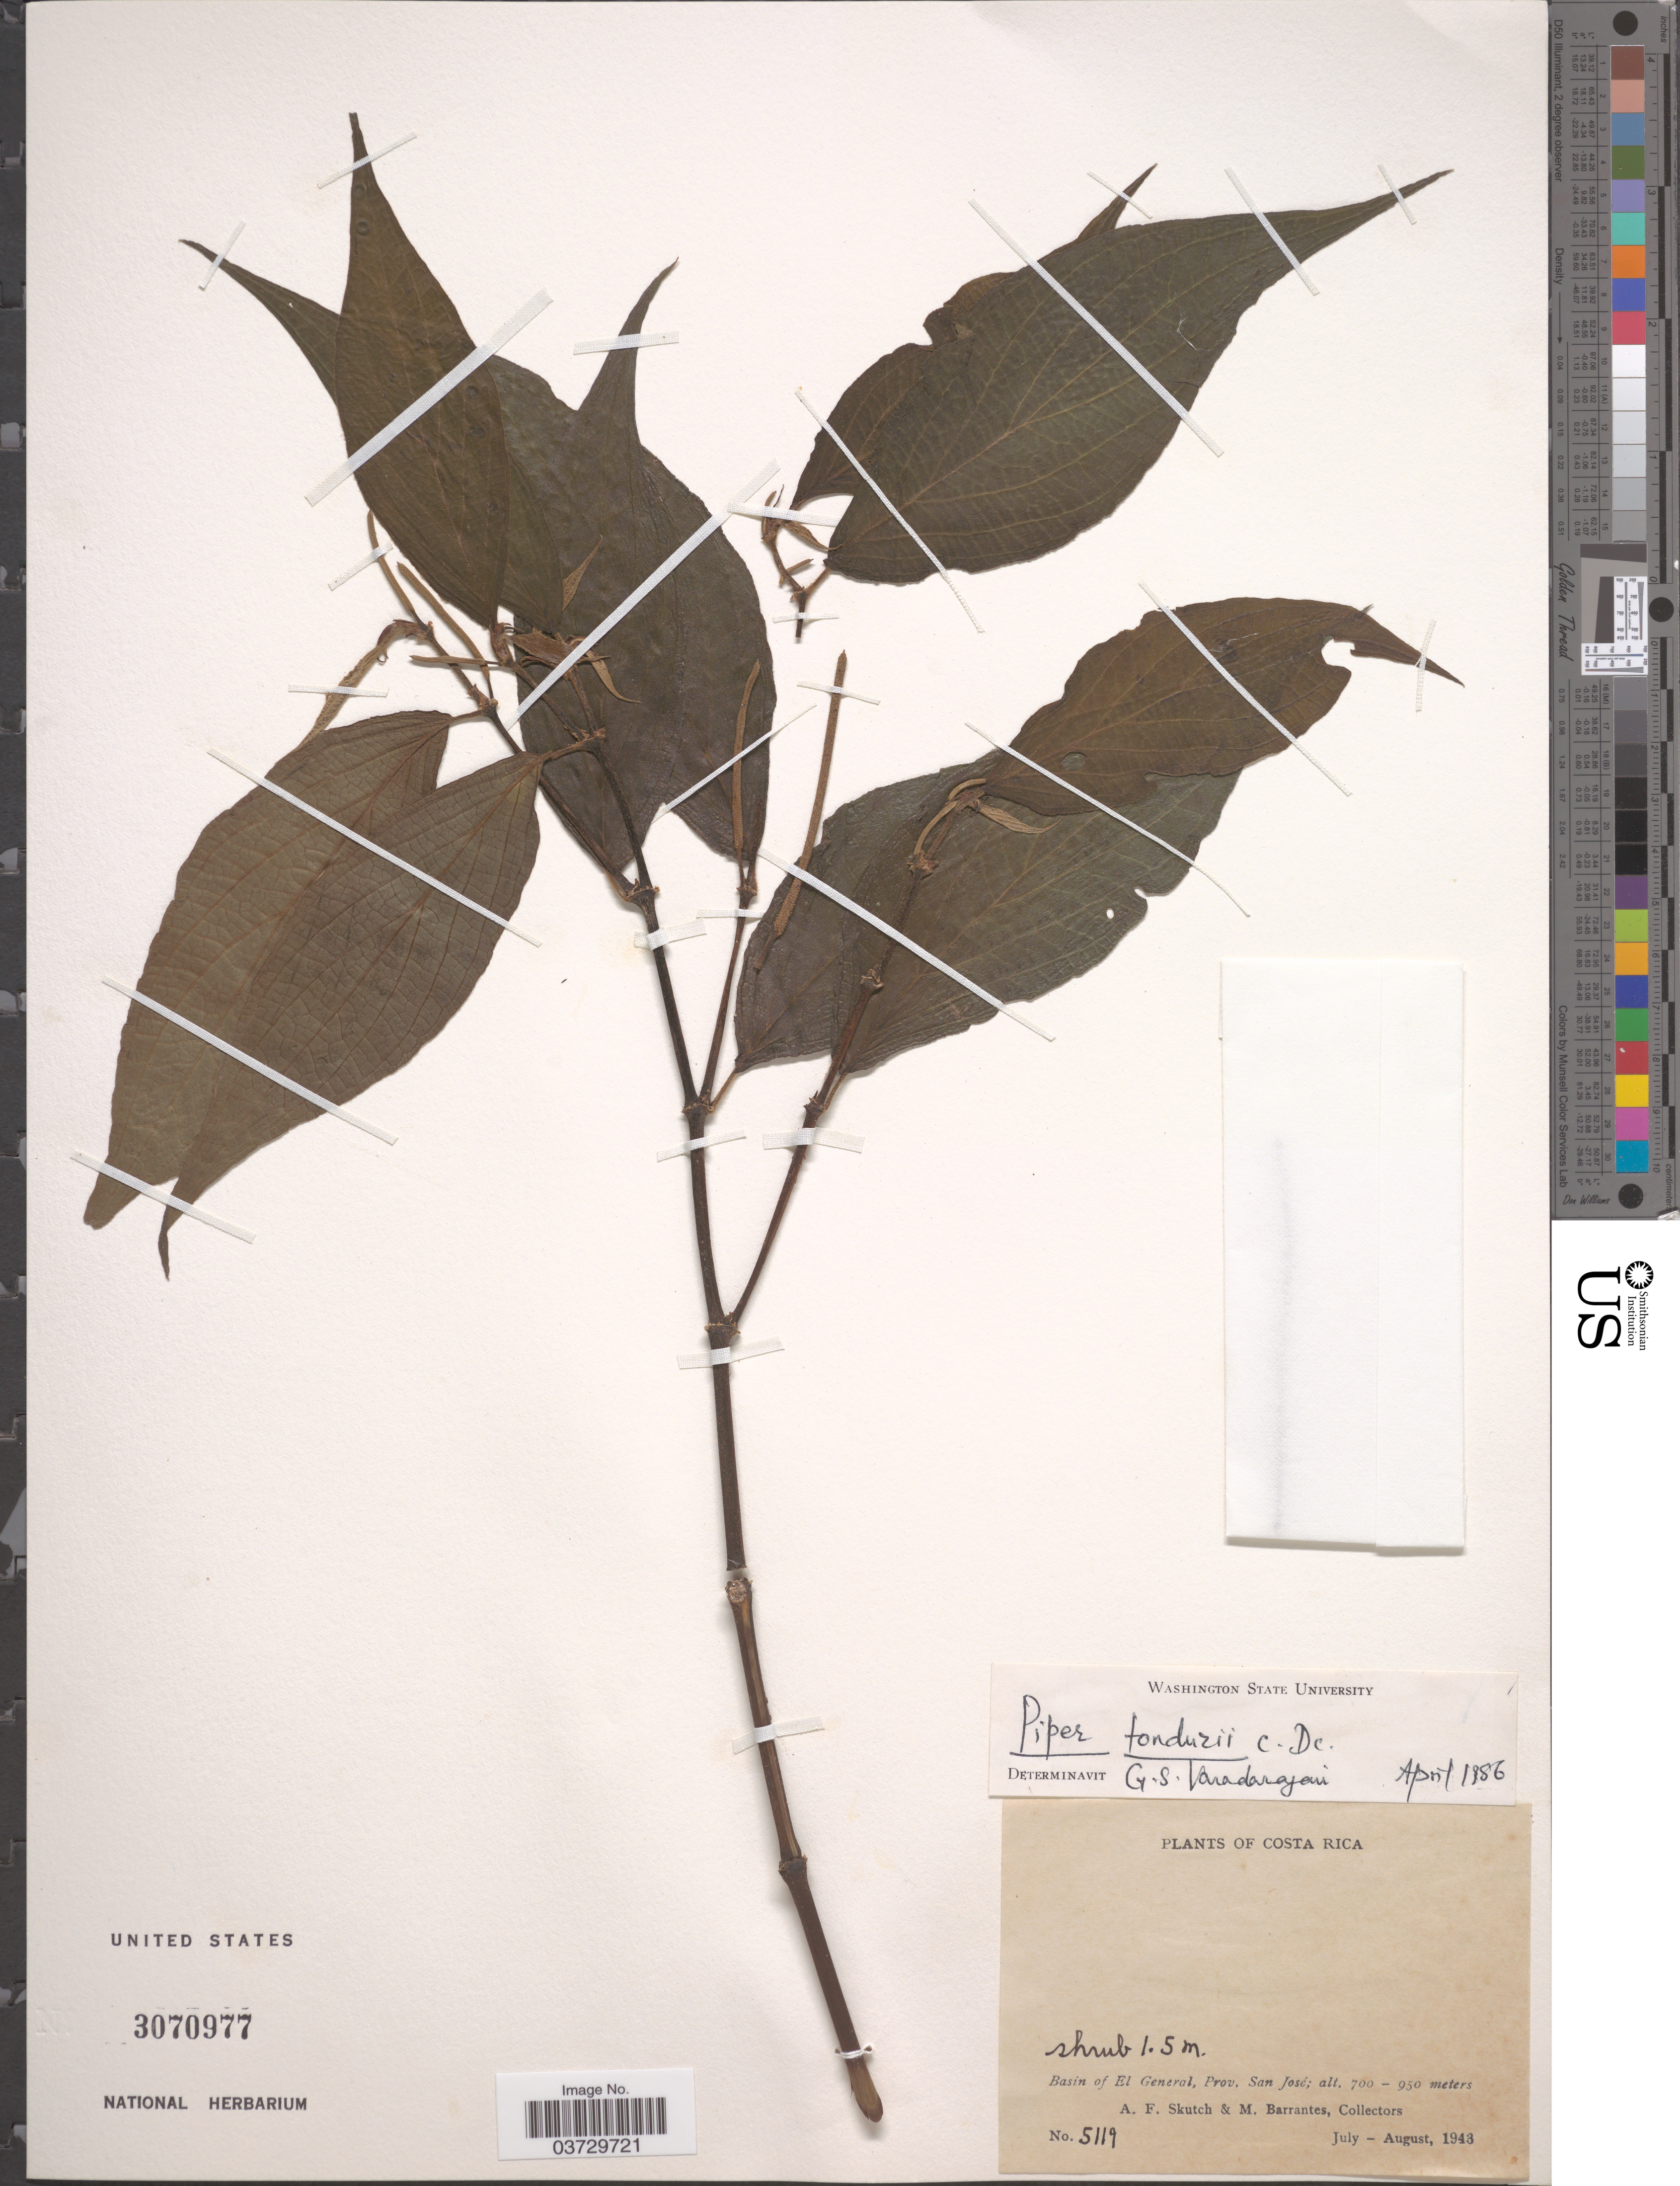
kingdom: Plantae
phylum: Tracheophyta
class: Magnoliopsida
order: Piperales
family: Piperaceae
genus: Piper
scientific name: Piper tonduzii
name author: C. DC. in Pittier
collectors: A. F. Skutch & M. Barrantes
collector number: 5119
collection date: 1943-07/1943-08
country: Costa Rica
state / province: San José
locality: Basin of El General.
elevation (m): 700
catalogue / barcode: US 3070977